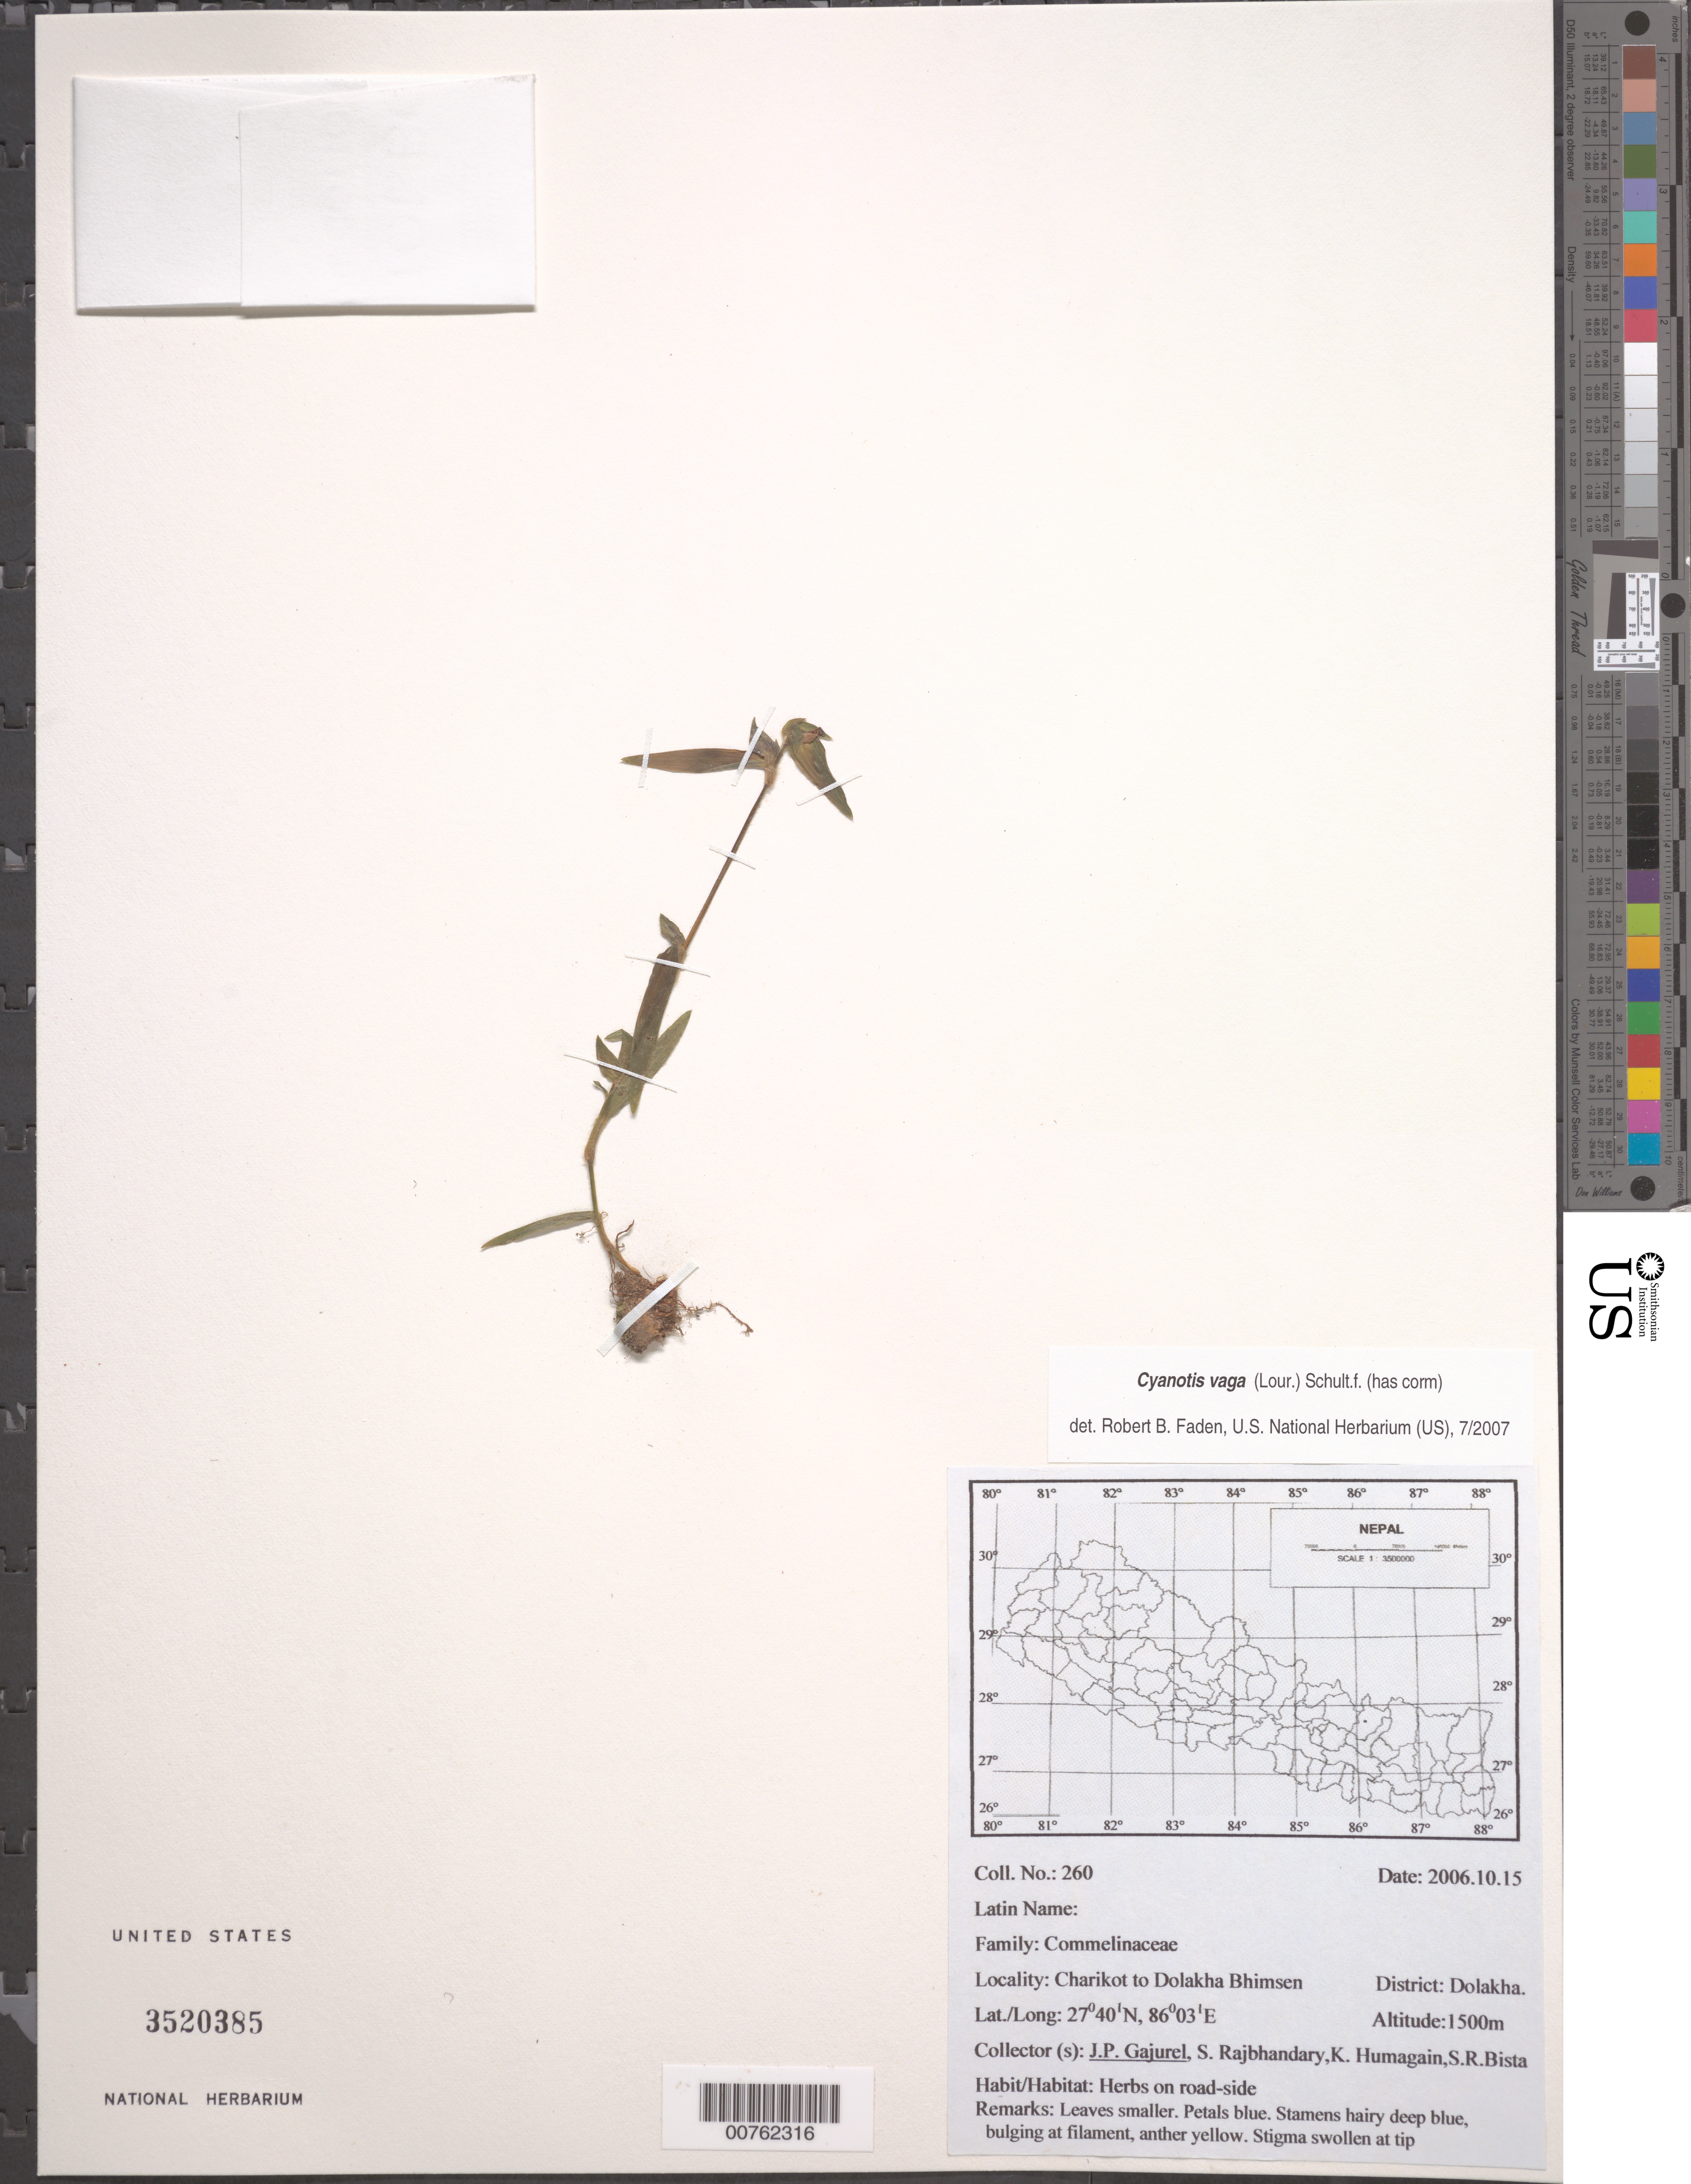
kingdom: Plantae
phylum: Tracheophyta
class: Liliopsida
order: Commelinales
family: Commelinaceae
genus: Cyanotis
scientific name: Cyanotis vaga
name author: (Lour.) Schult. & Schult. f.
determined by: Faden, Robert B., (US), Smithsonian Institution - National Museum of Natural History (UNITED STATES)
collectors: J. Gajurel, S. Rajbhandary, K. Humagain & S. Bista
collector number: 260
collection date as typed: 15 Oct 2006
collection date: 2006-10-15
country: Nepal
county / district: Dolakha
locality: Charikot to Dolakha Bhimsen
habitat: Herbs on road-side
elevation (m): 1500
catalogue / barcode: US 3520385